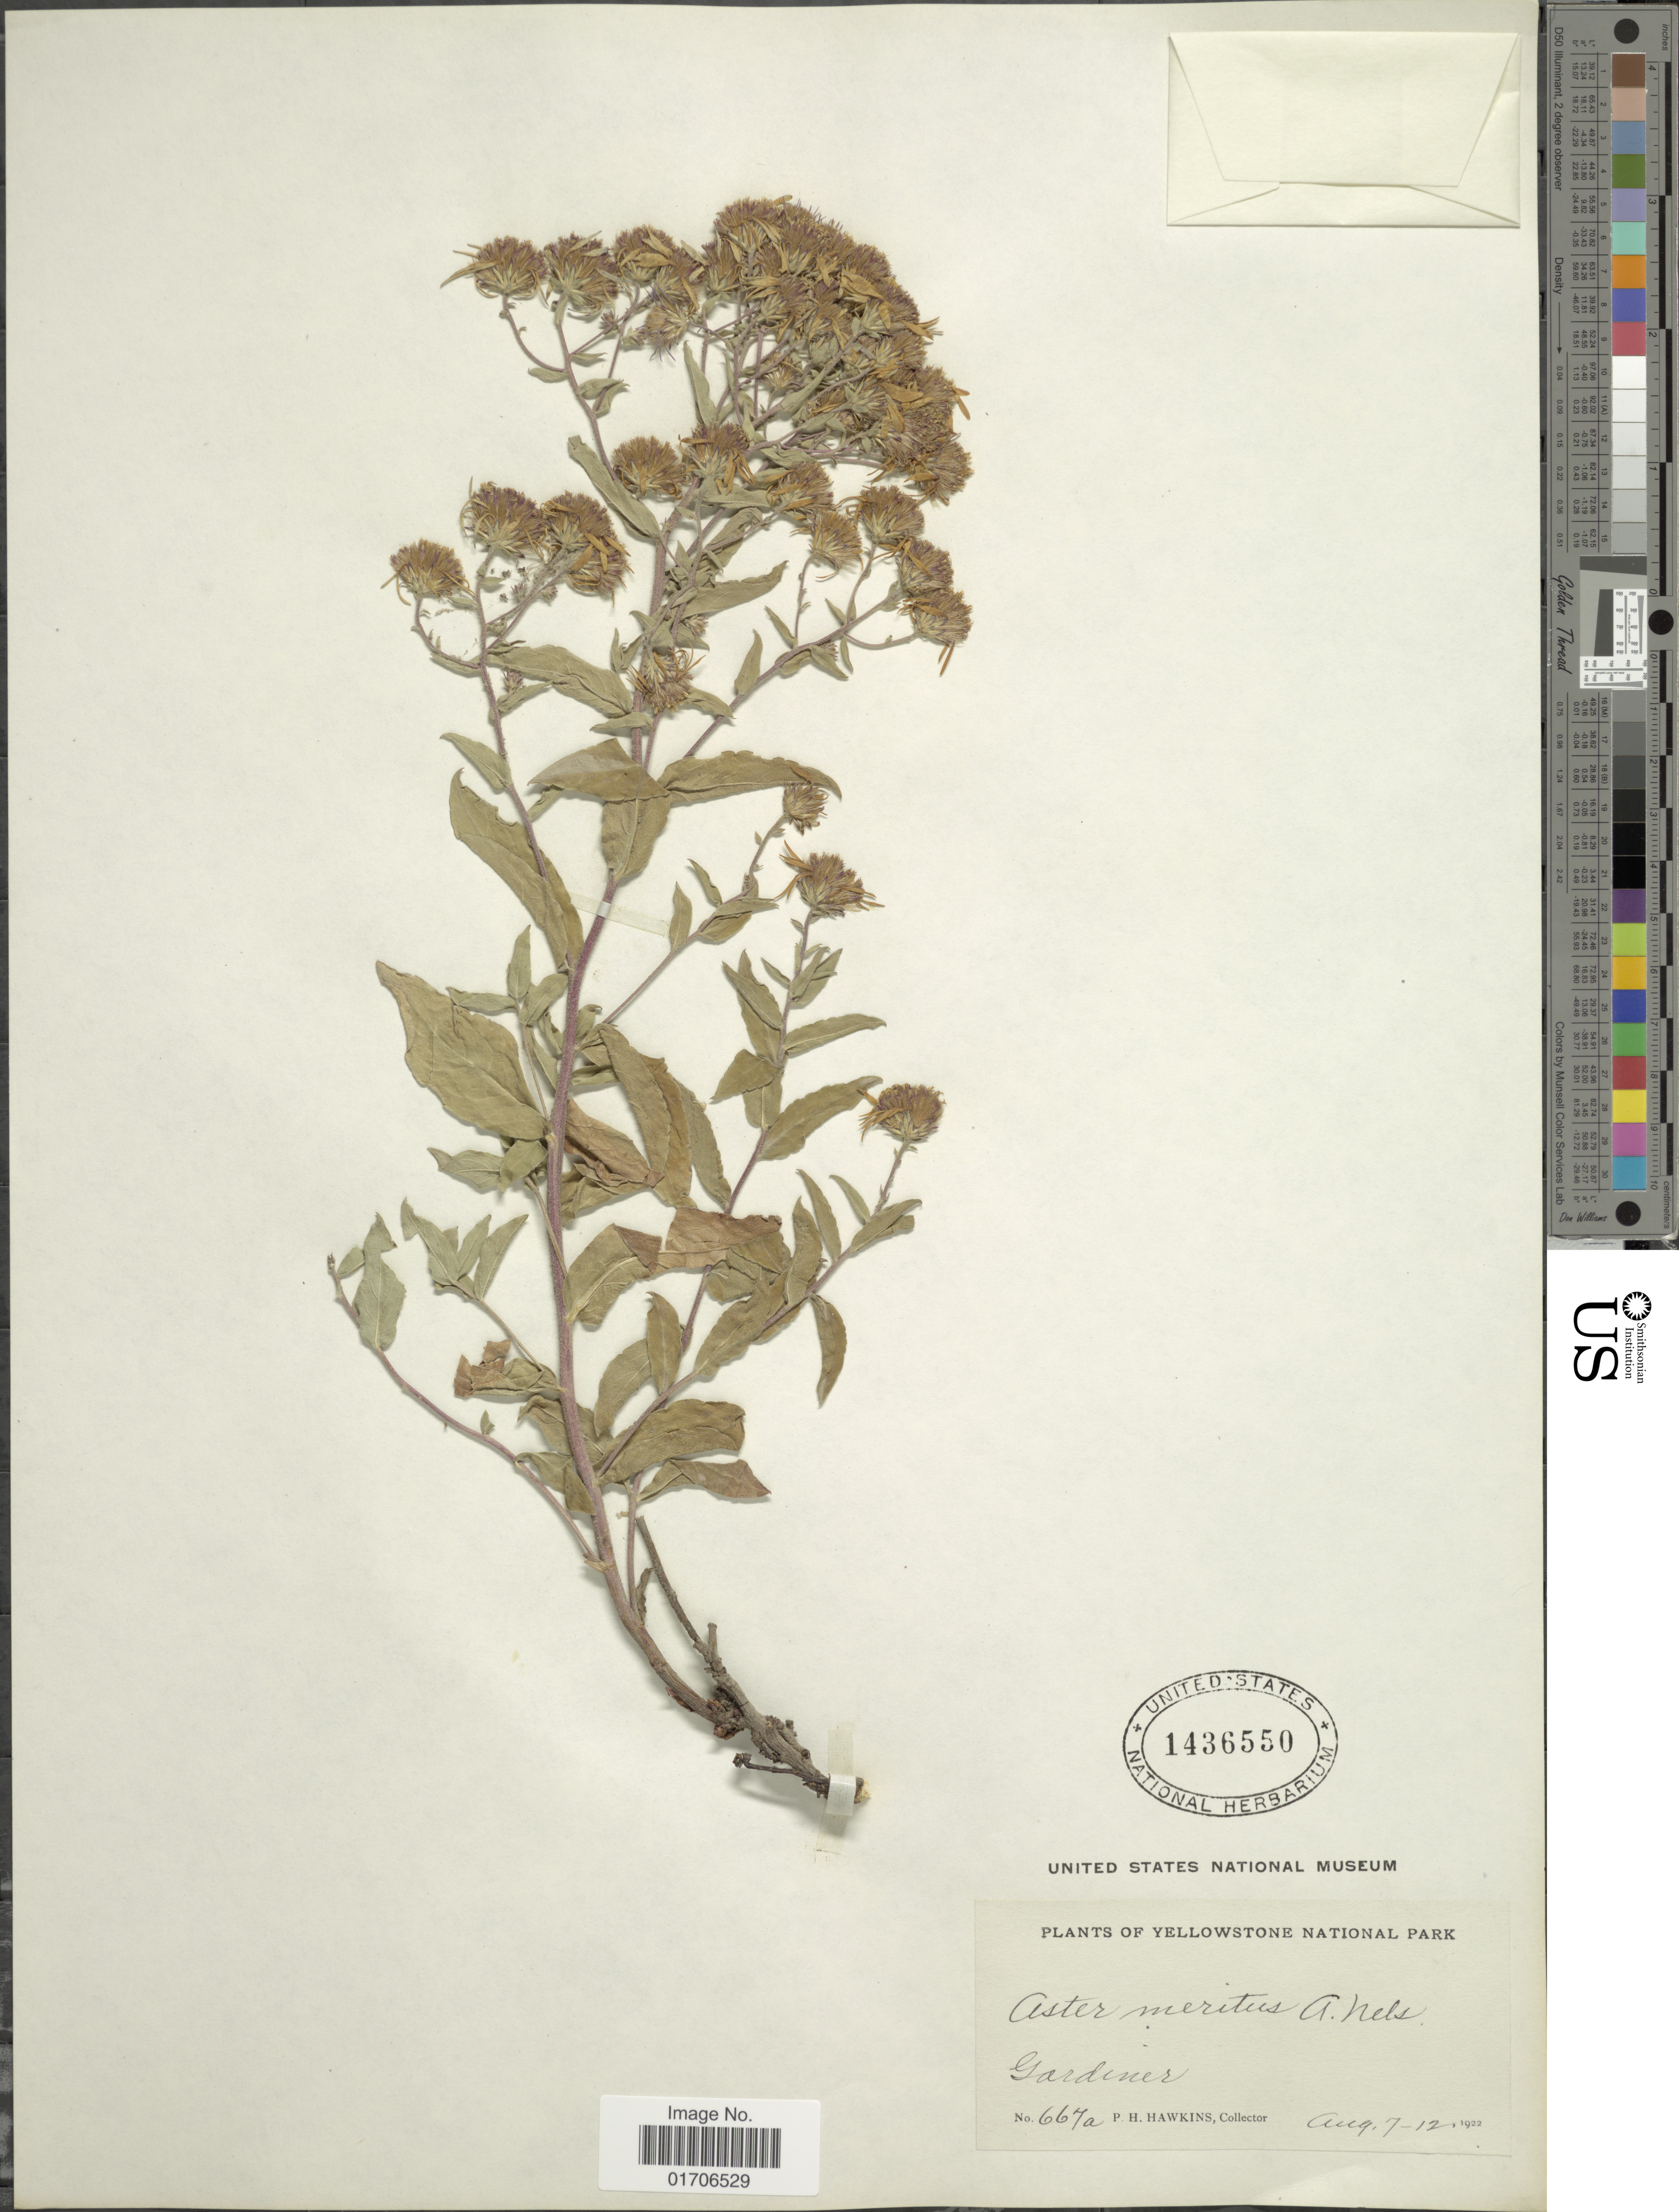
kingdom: Plantae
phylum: Tracheophyta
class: Magnoliopsida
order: Asterales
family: Asteraceae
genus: Eurybia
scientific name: Eurybia merita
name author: (A. Nelson) G.L. Nesom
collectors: P. Hawkins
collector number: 667a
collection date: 1922-08-07/1922-08-12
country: United States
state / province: Montana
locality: Yellowstone National Park. Gardiner.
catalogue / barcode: US 1436550